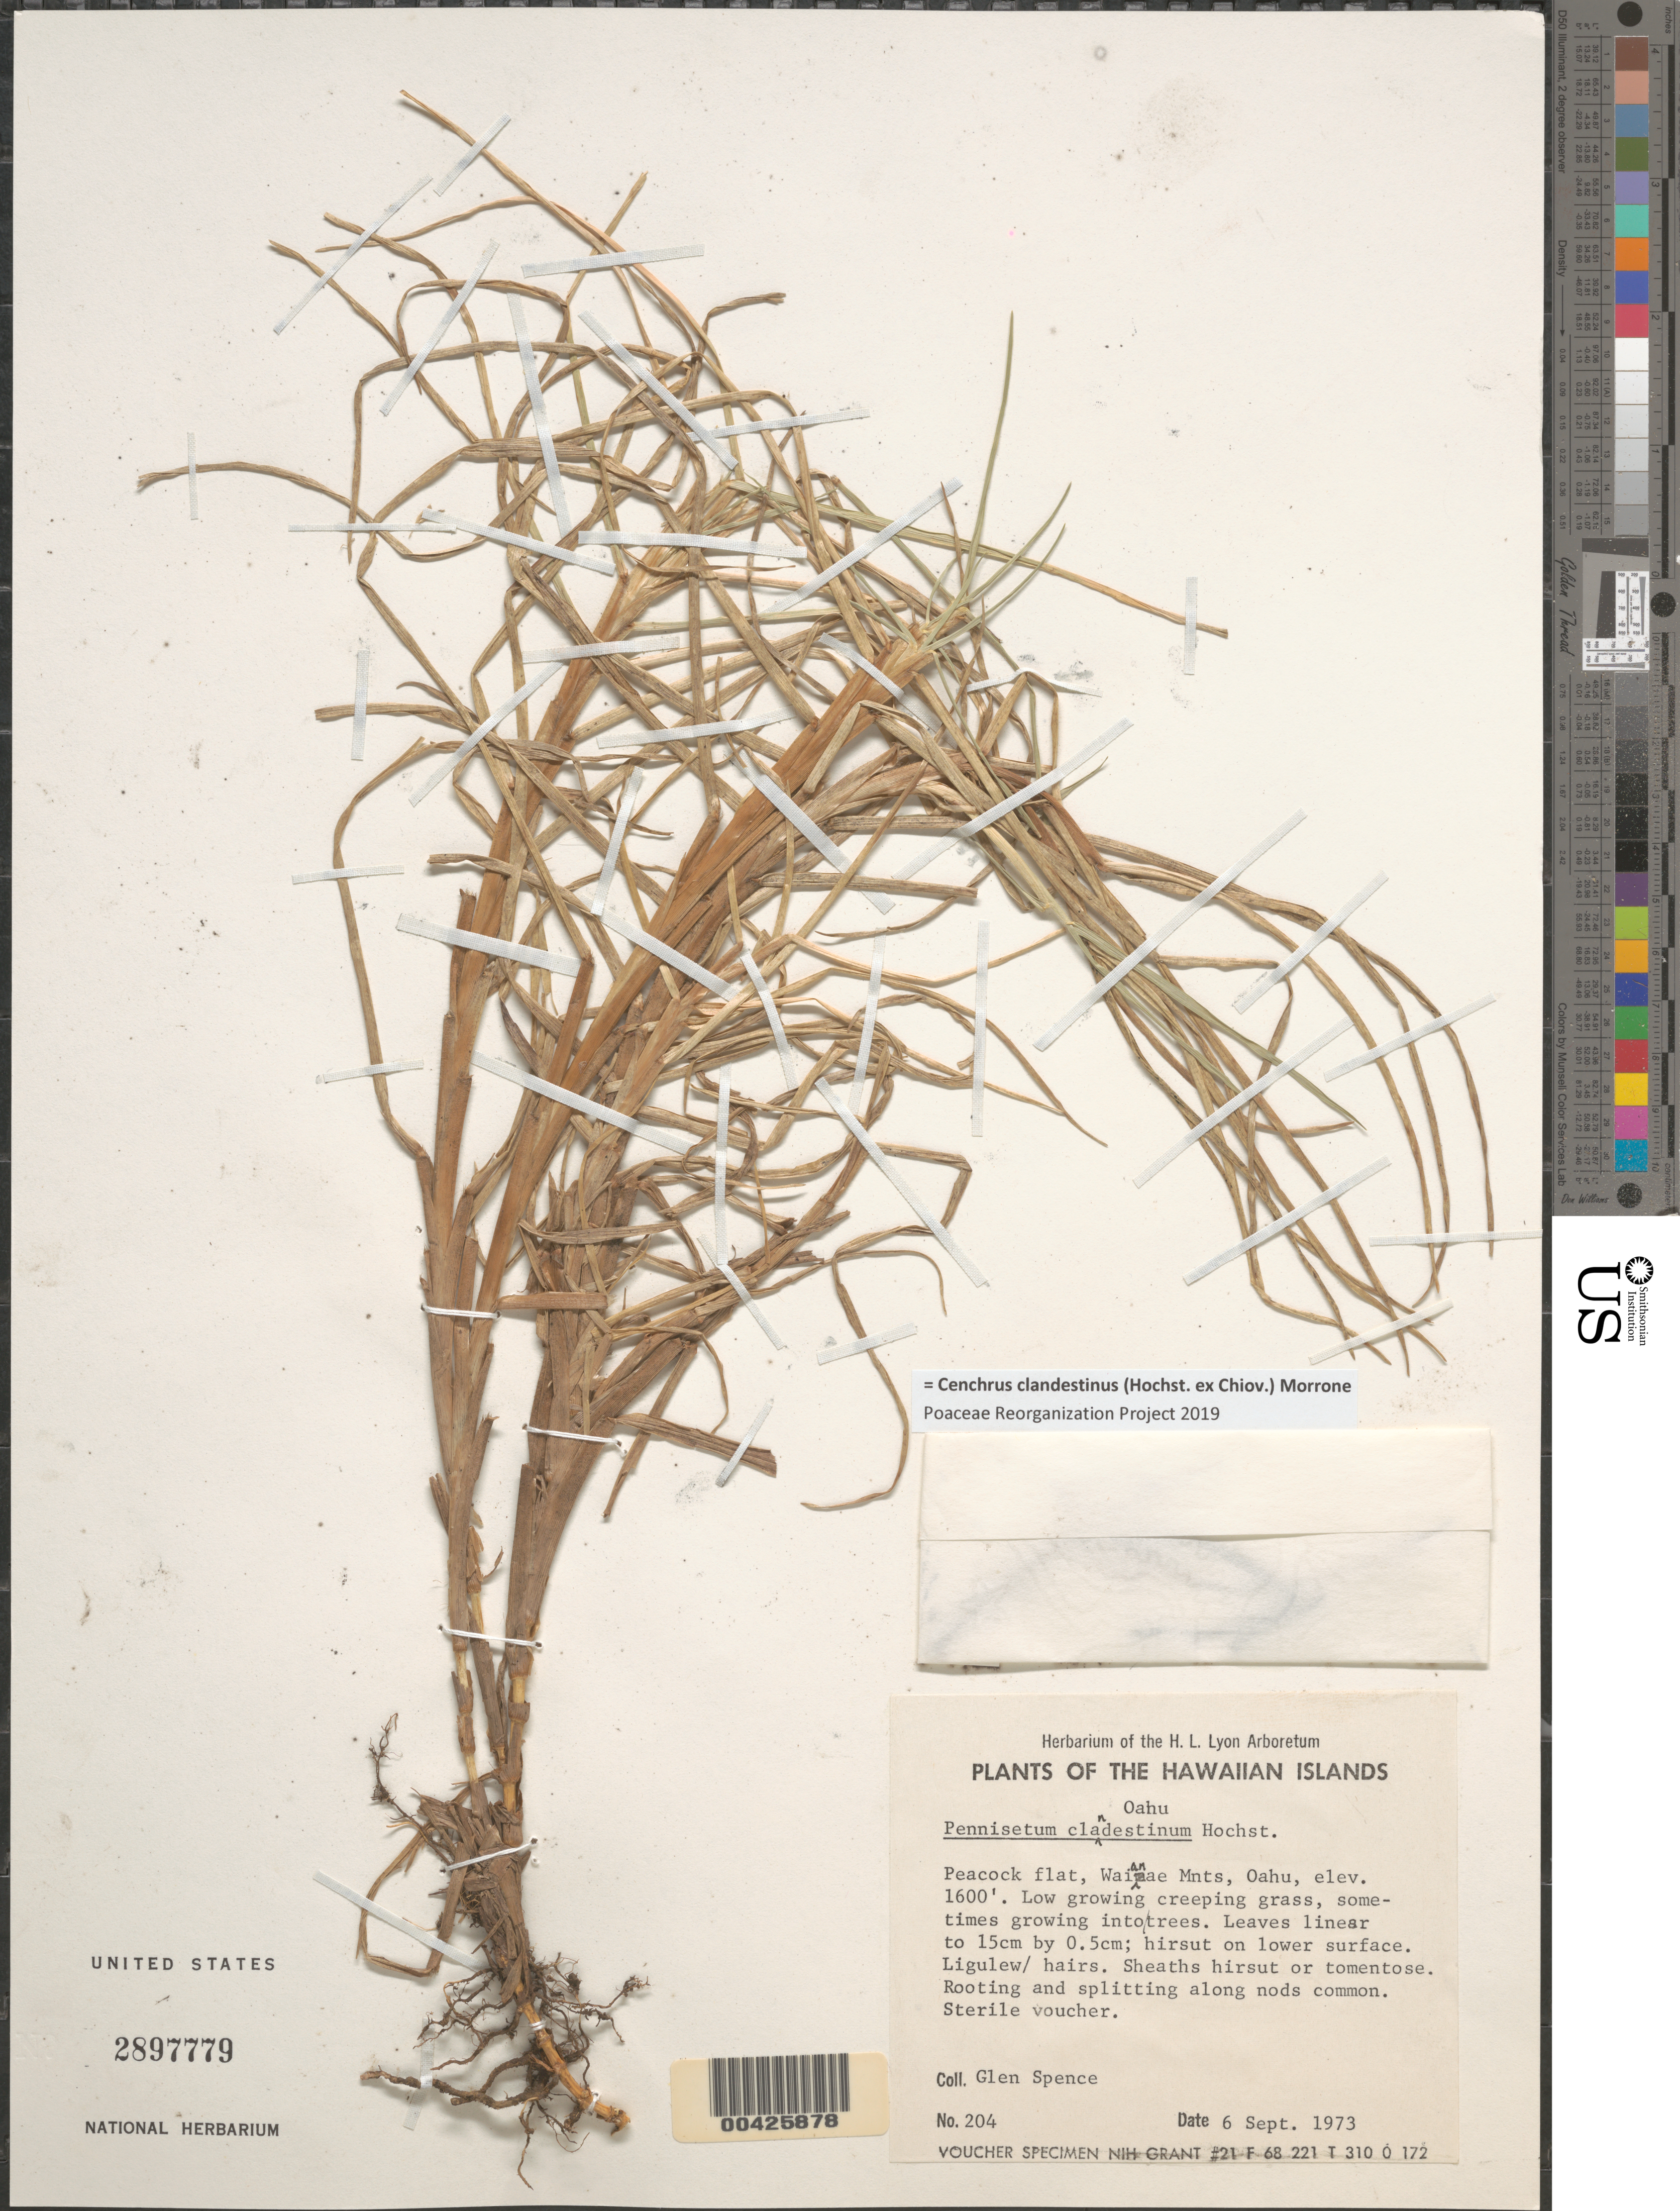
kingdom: Plantae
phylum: Tracheophyta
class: Liliopsida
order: Poales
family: Poaceae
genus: Cenchrus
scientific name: Cenchrus clandestinus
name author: (Hochst. & Chiov.) Morrone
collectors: G. Spence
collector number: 204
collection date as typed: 6 Sep 1973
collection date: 1973-09-06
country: United States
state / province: Hawaii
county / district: Honolulu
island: Oahu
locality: Peacock flat, Waianae Mountains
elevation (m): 488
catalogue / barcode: US 2897779